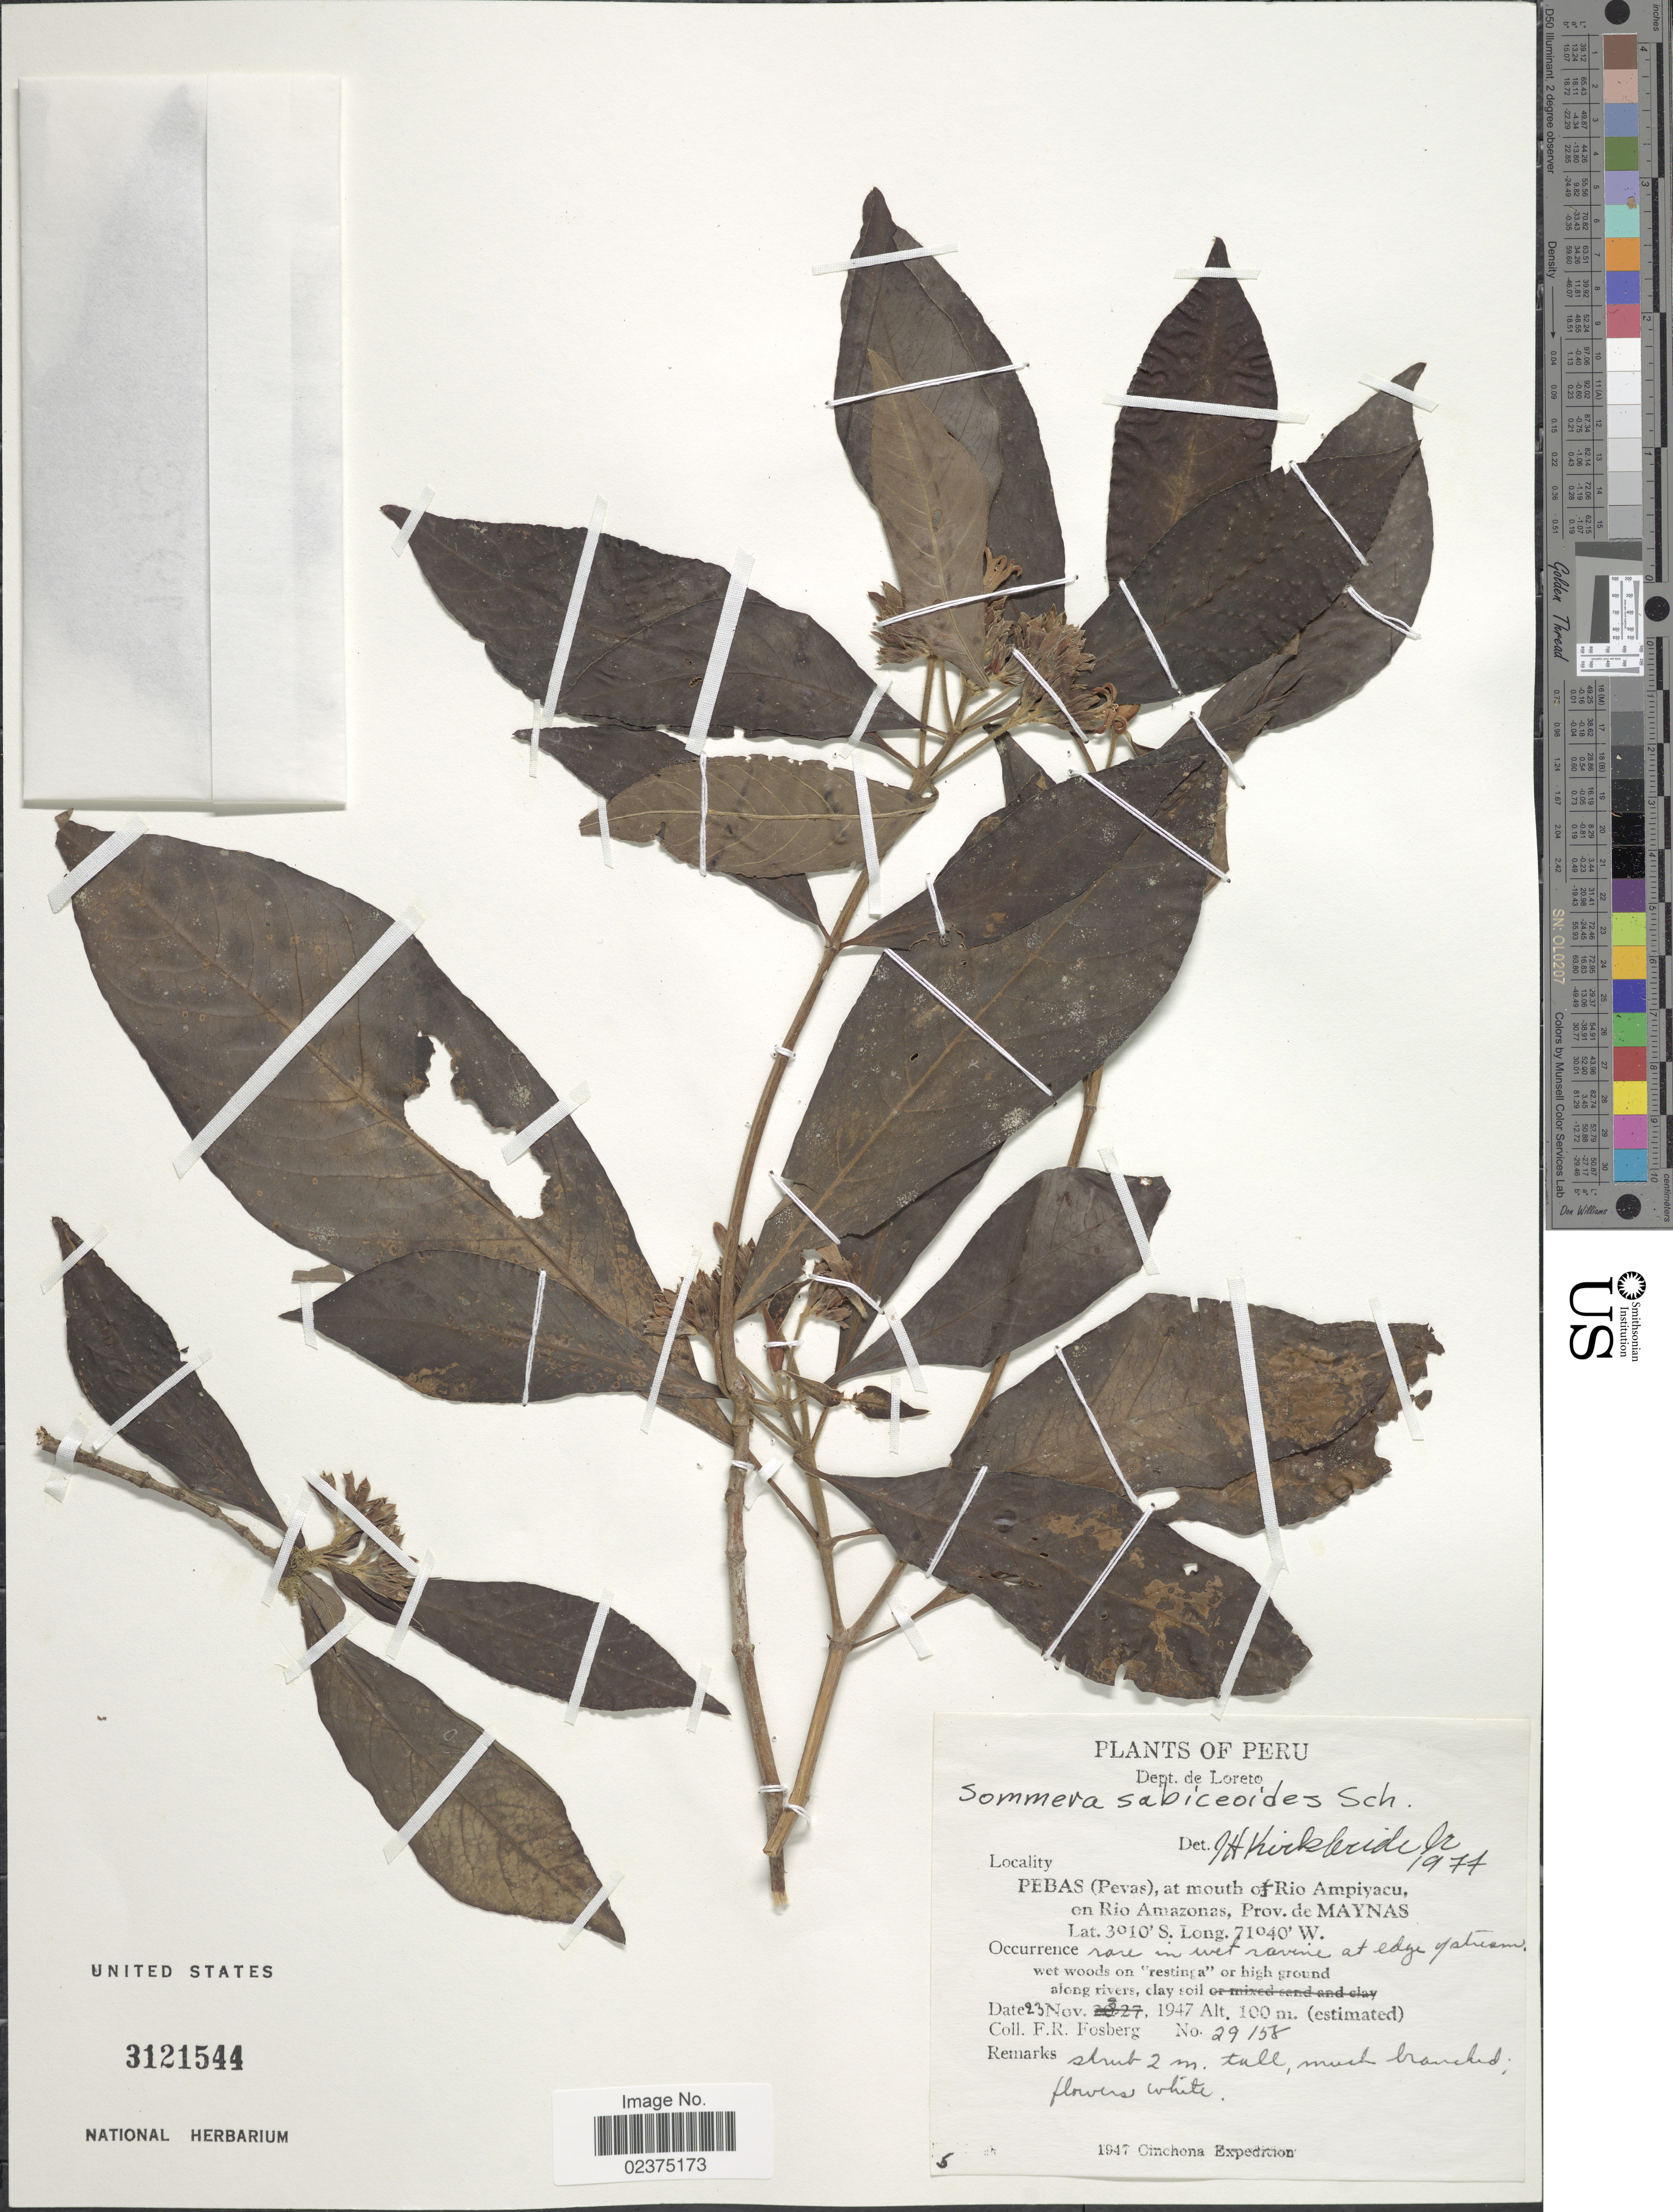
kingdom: Plantae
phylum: Tracheophyta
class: Magnoliopsida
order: Gentianales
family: Rubiaceae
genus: Sommera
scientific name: Sommera sabiceoides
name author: K. Schum.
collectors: F. R. Fosberg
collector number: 29158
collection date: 1947-11-23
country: Peru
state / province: Loreto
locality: Dept. de Loreto, Pebas (Pevas), at mouth of Rio Ampiyacu, on Rio Amazonas, Prov. de Maynas, Rare in wet ravine at edge of stream, wet woods on 'restinga' or high ground along rivers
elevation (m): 100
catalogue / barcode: US 3121544